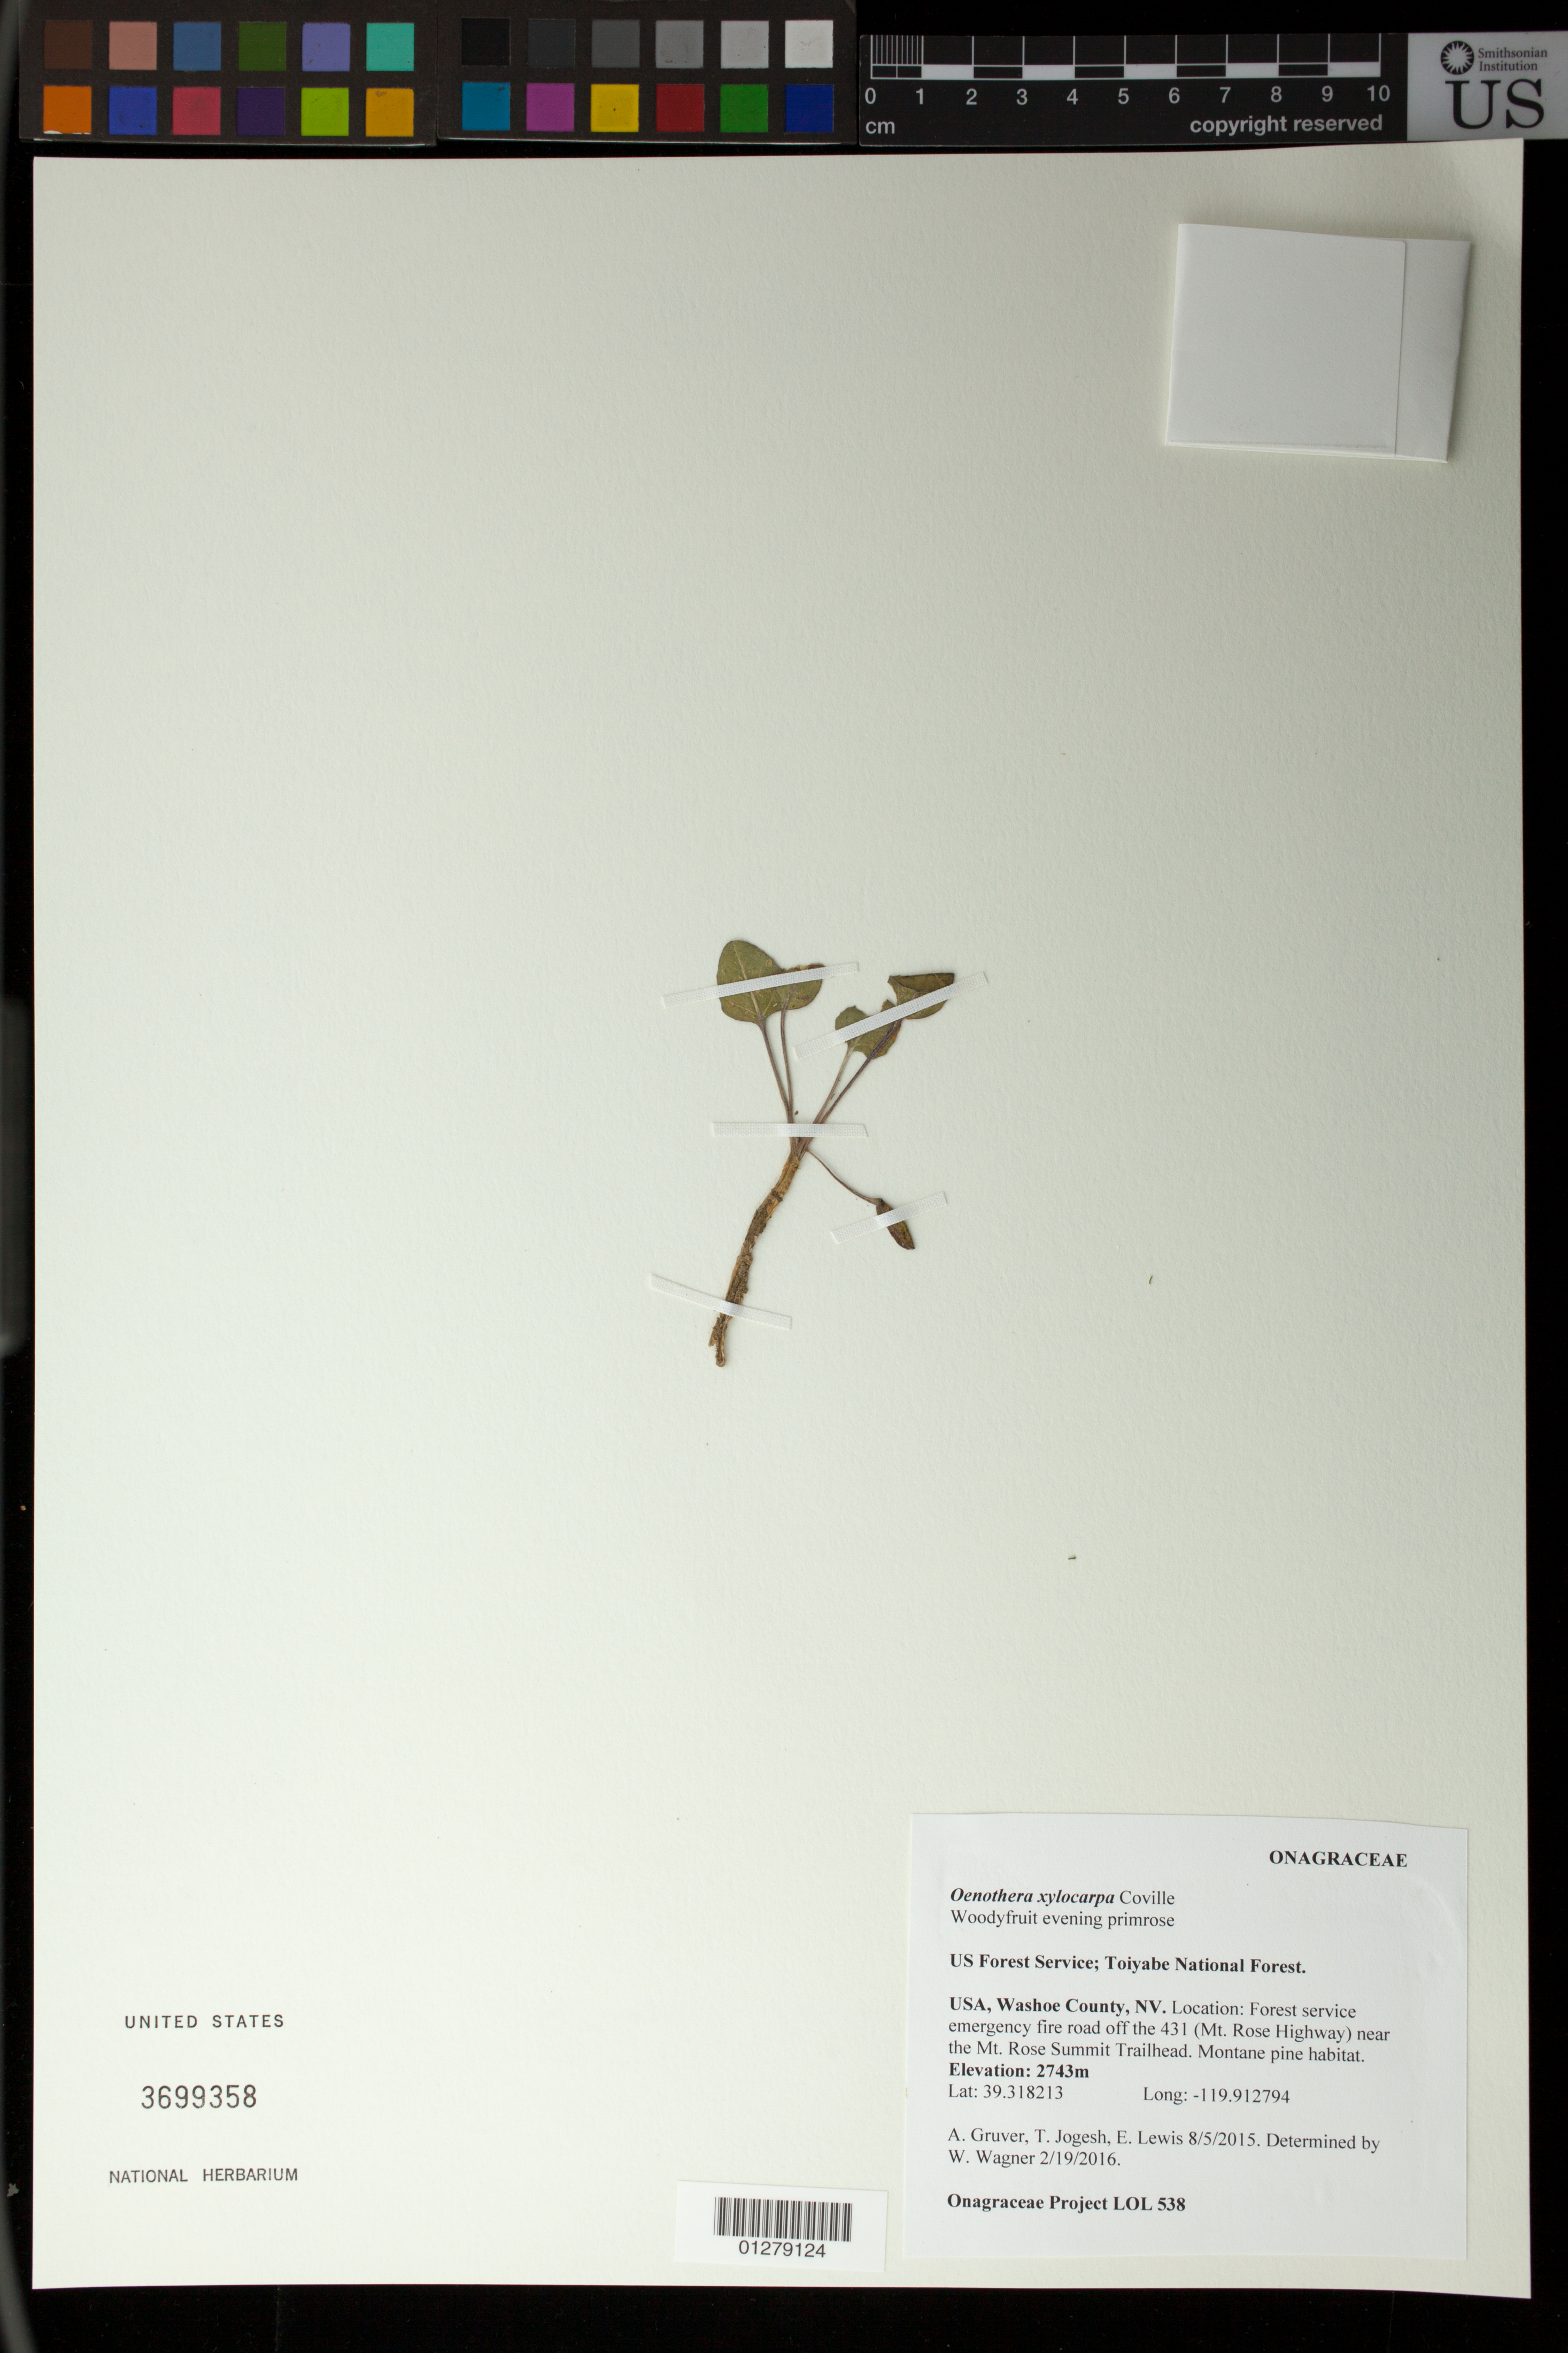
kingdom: Plantae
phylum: Tracheophyta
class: Magnoliopsida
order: Myrtales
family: Onagraceae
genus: Oenothera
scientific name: Oenothera xylocarpa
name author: Coville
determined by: Wagner, W. L., (BOT), Smithsonian Institution - National Museum of Natural History (UNITED STATES)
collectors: E. Lewis, A. Gruver & T. Jojesh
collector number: LOL 538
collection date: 2015-08-09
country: United States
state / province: Nevada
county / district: Washoe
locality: Toiyabe National Forest. Forest service emergency fire road off the 431 (Mt. Rose Highway) near the Mt. Rose Summit Trailhead.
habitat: Montane pine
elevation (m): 2743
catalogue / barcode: US 3699358